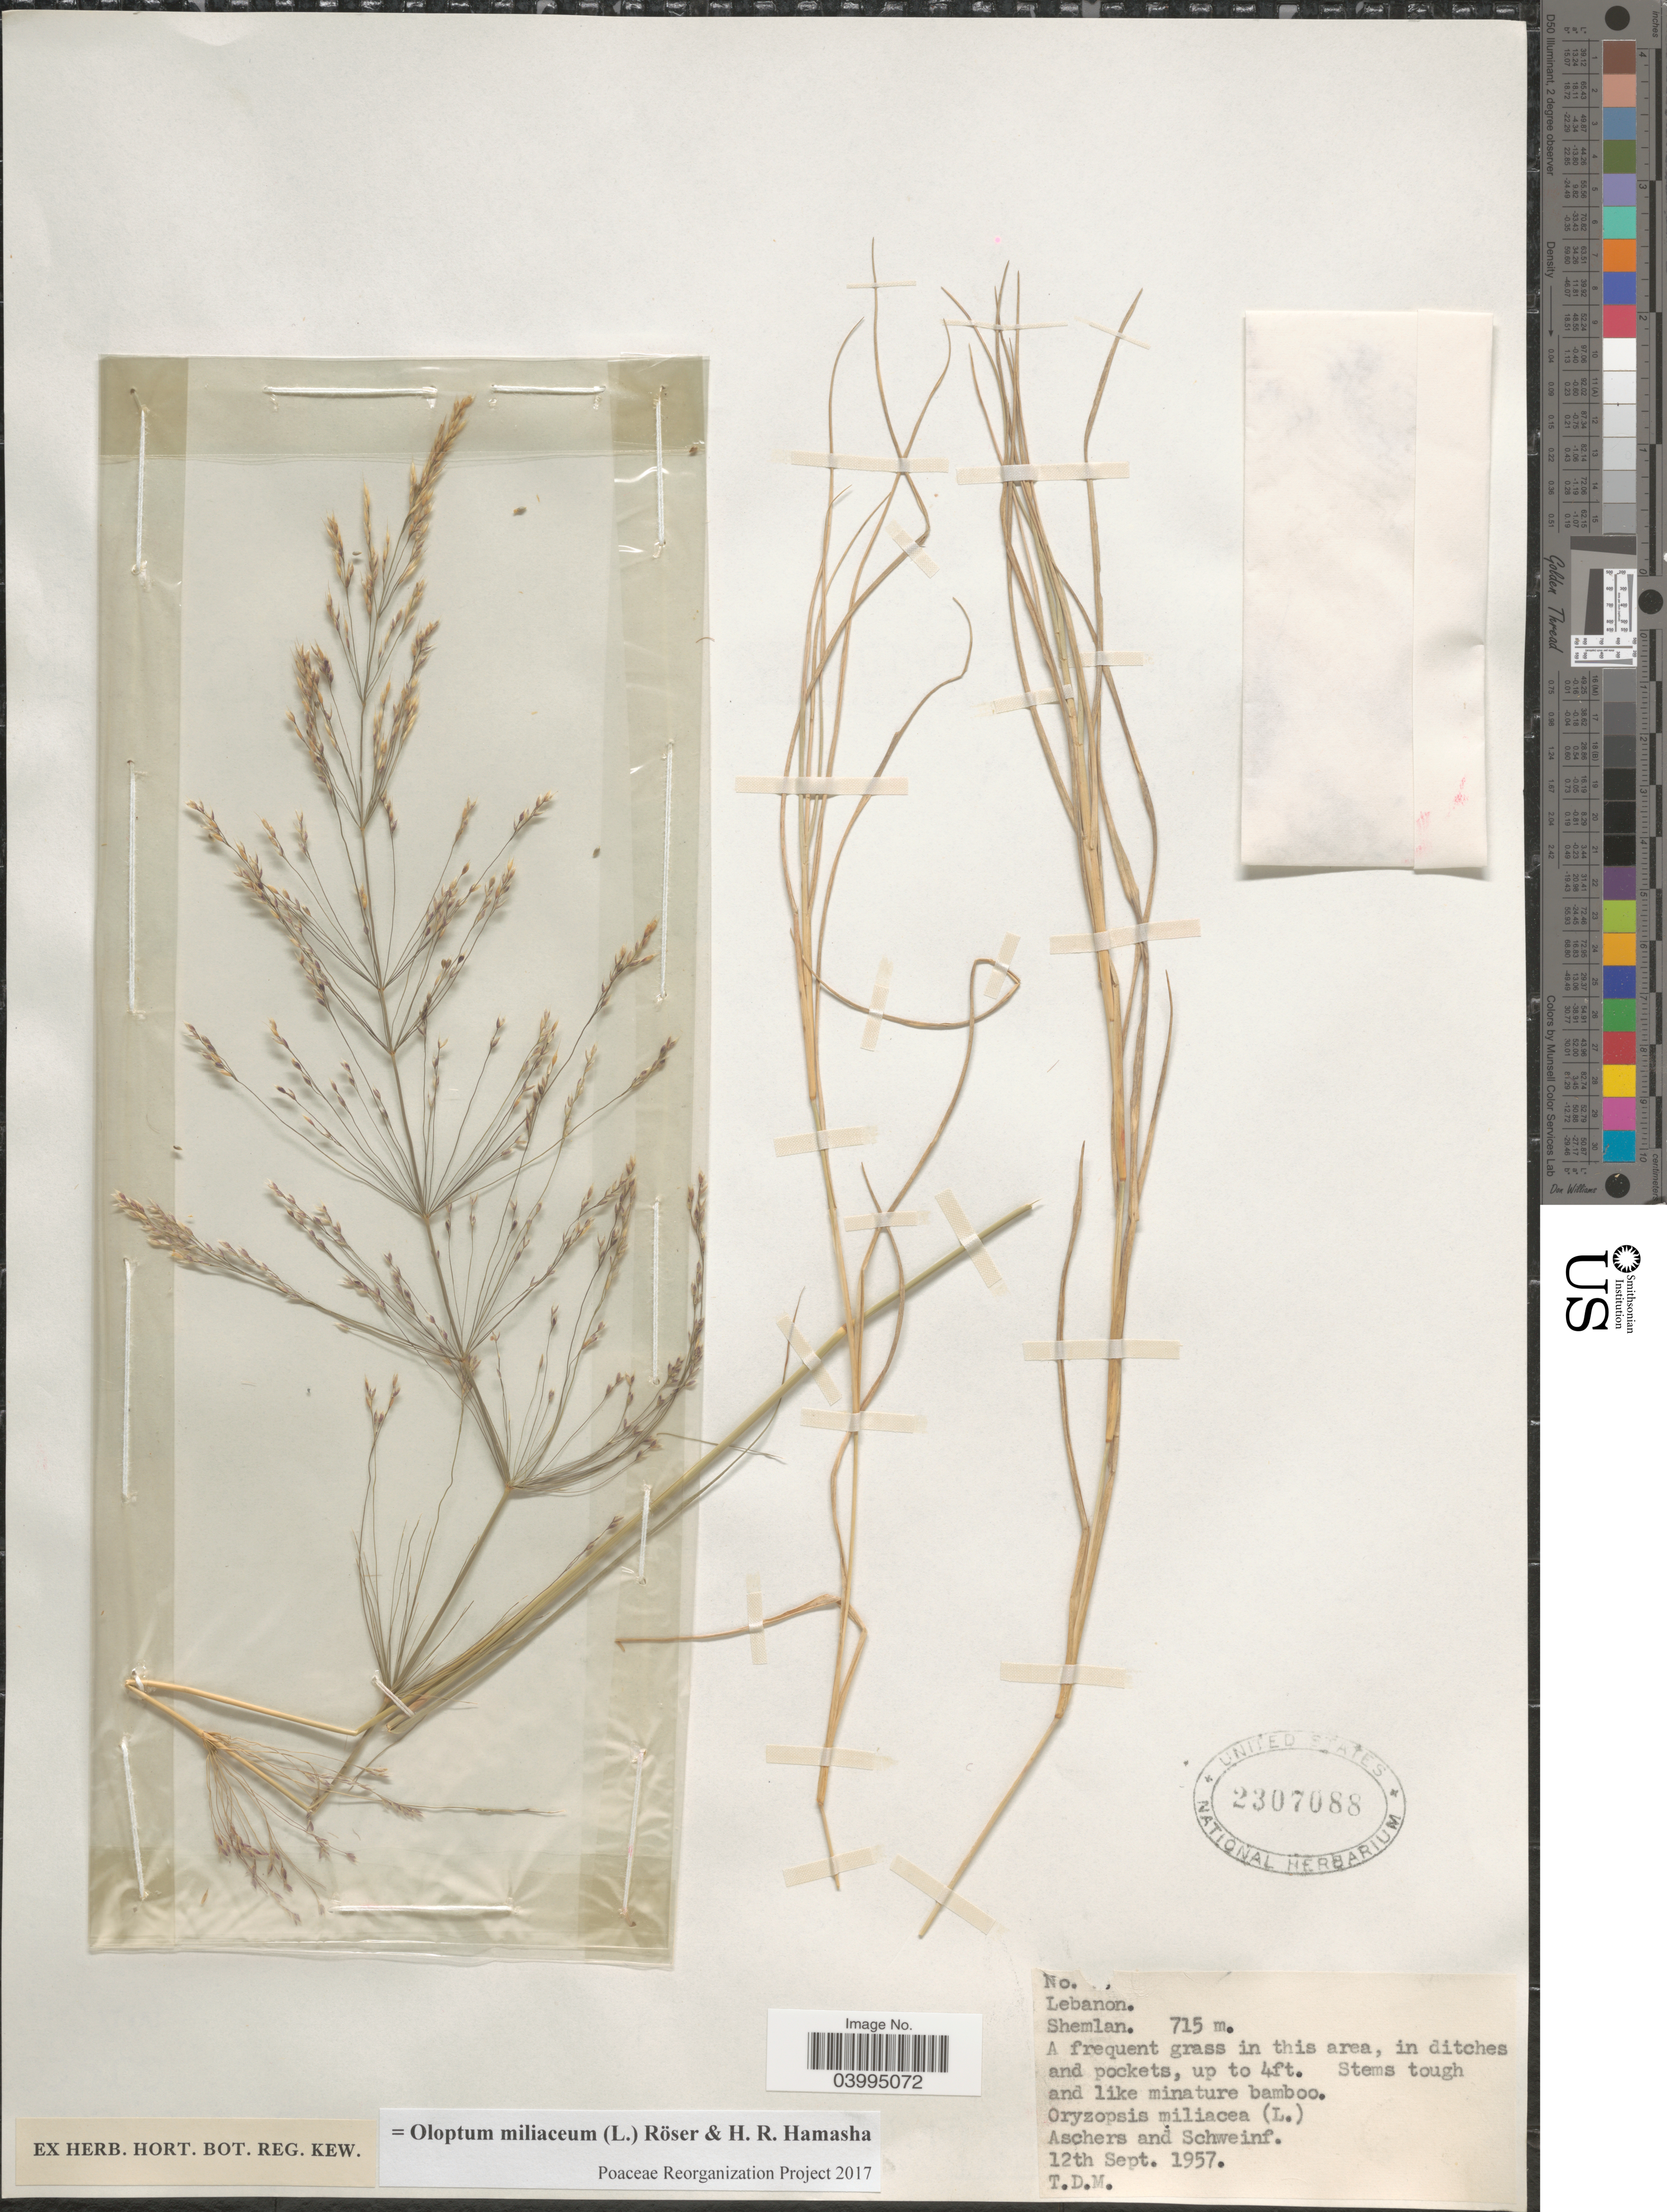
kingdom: Plantae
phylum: Tracheophyta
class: Liliopsida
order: Poales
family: Poaceae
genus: Oloptum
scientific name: Oloptum miliaceum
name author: Röser & H. R. Hamasha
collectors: T. D. M.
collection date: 1957-09-12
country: Lebanon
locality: Shemlan.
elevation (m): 715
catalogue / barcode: US 2307088